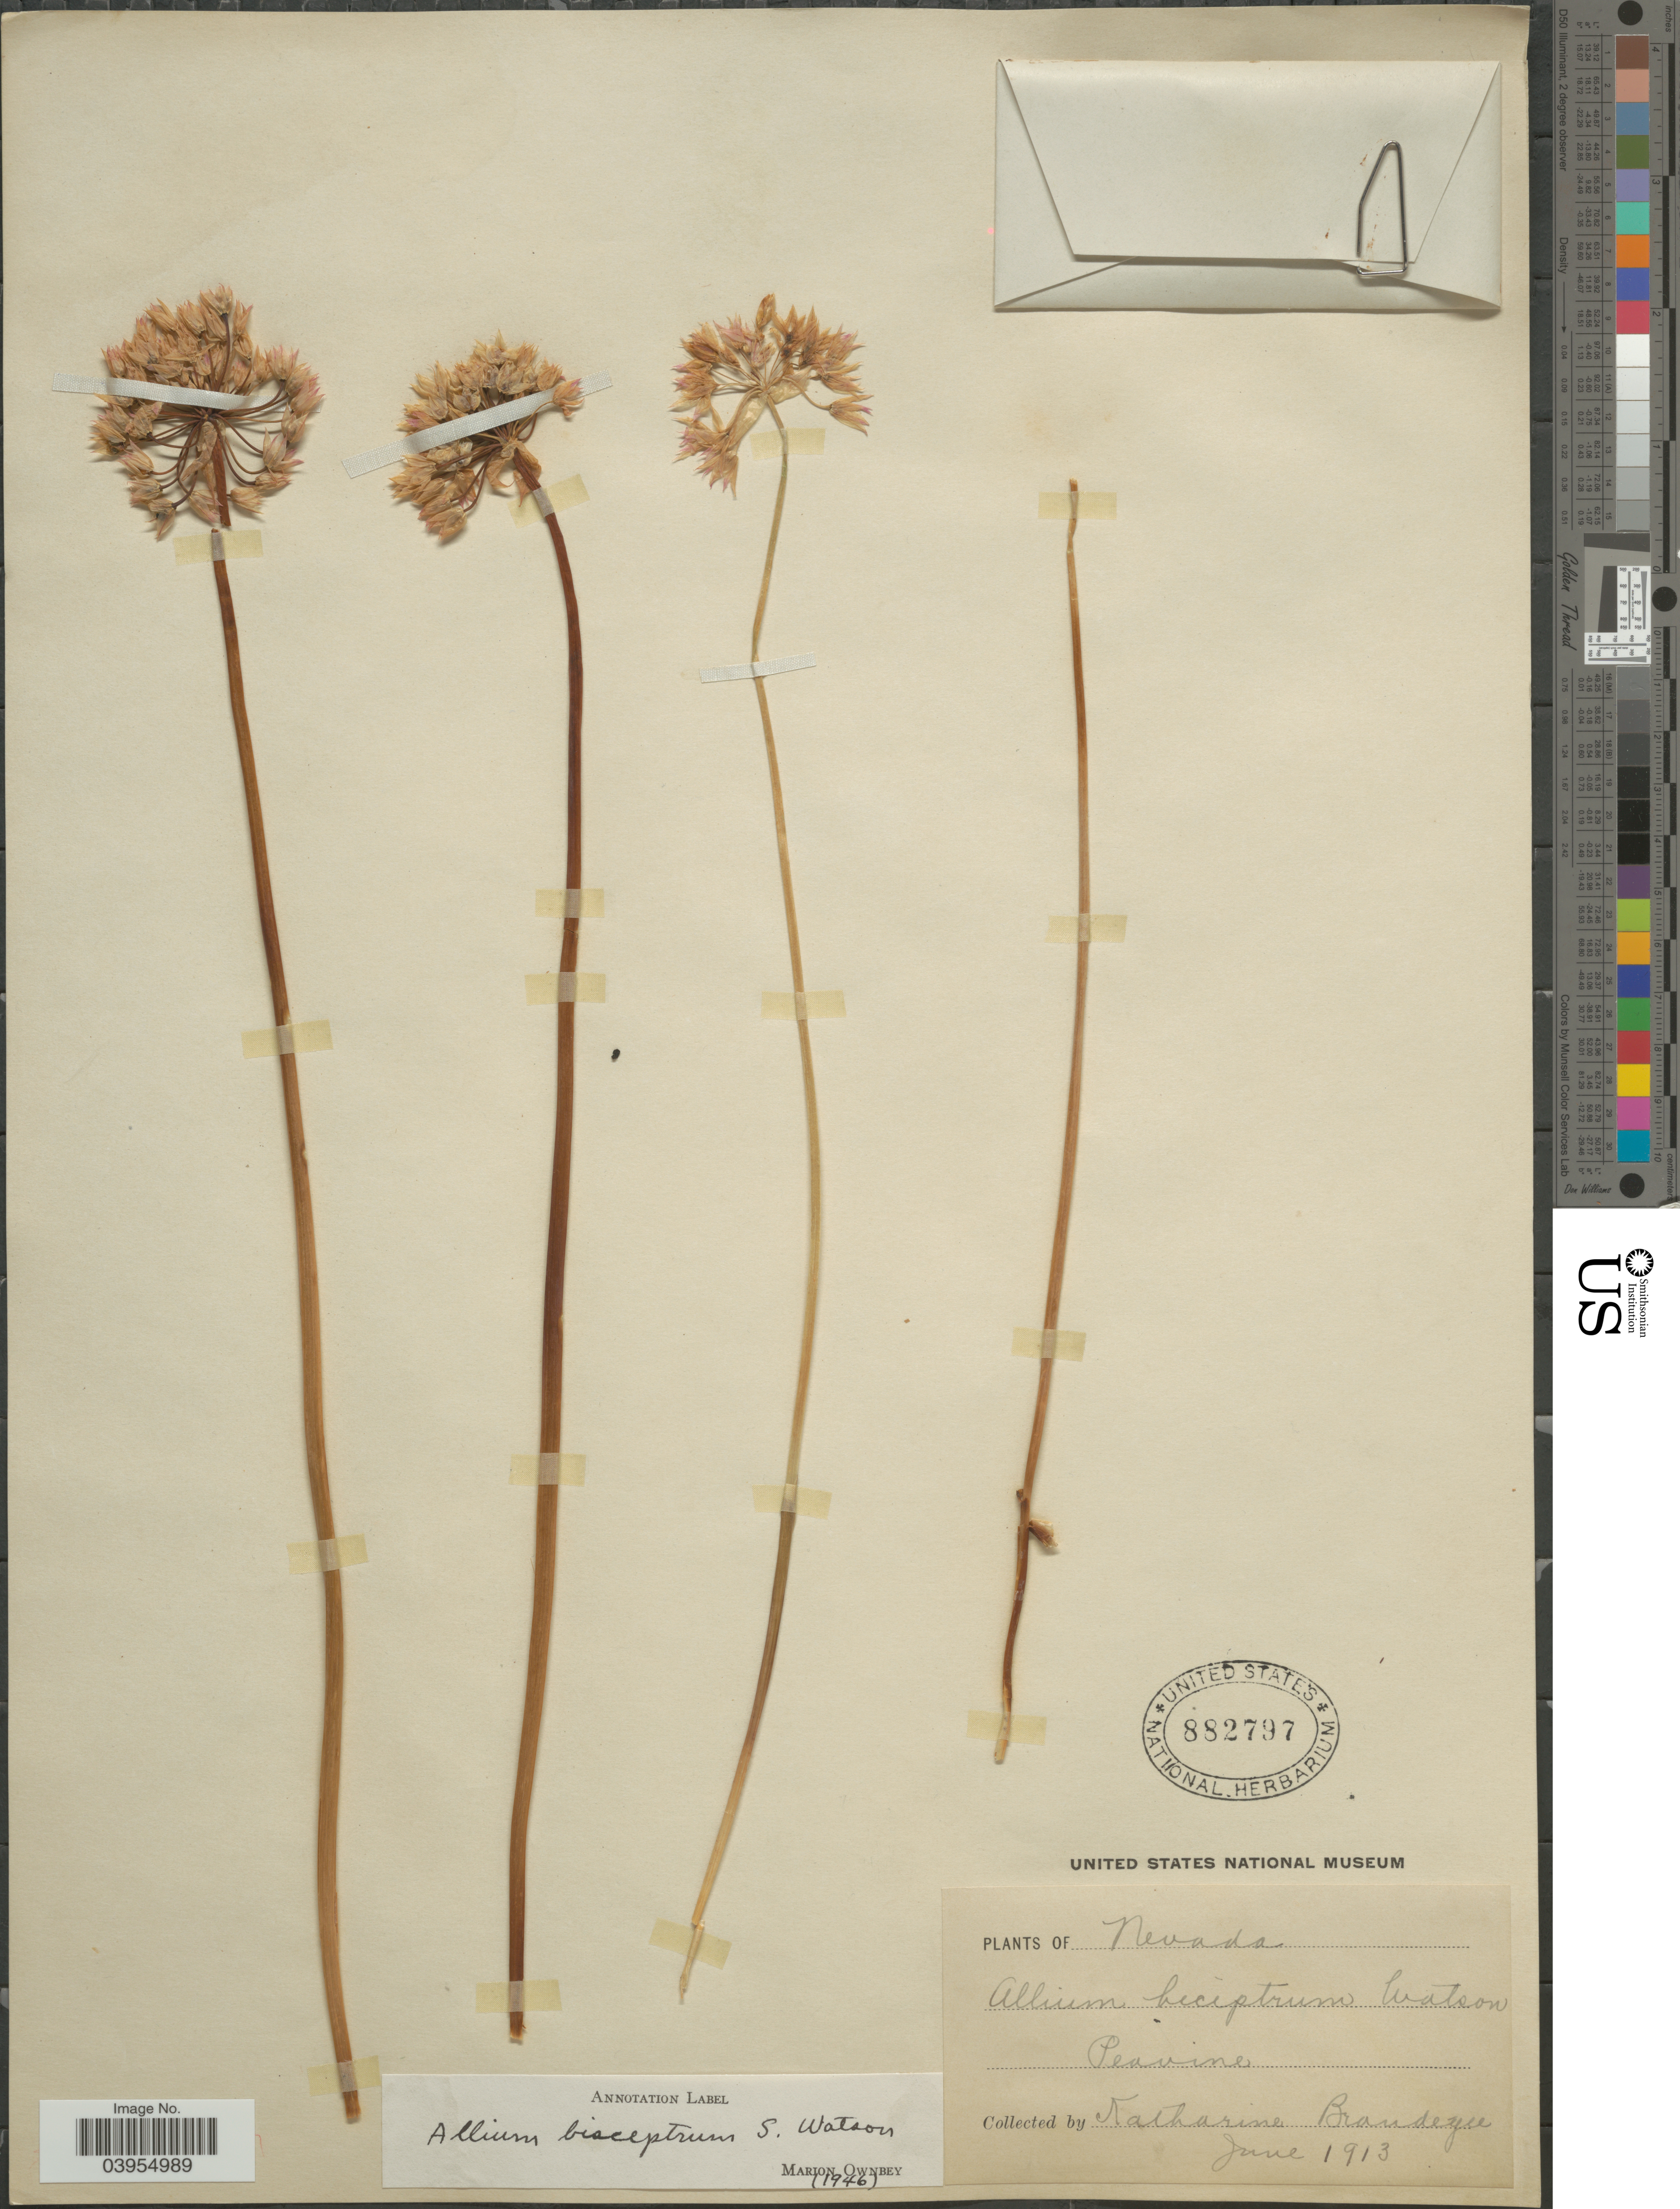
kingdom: Plantae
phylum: Tracheophyta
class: Liliopsida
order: Asparagales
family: Amaryllidaceae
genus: Allium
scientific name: Allium bisceptrum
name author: S. Watson in C. King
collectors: M. K. Brandegee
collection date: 1913-06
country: United States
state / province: Nevada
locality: Peavine.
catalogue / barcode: US 882797